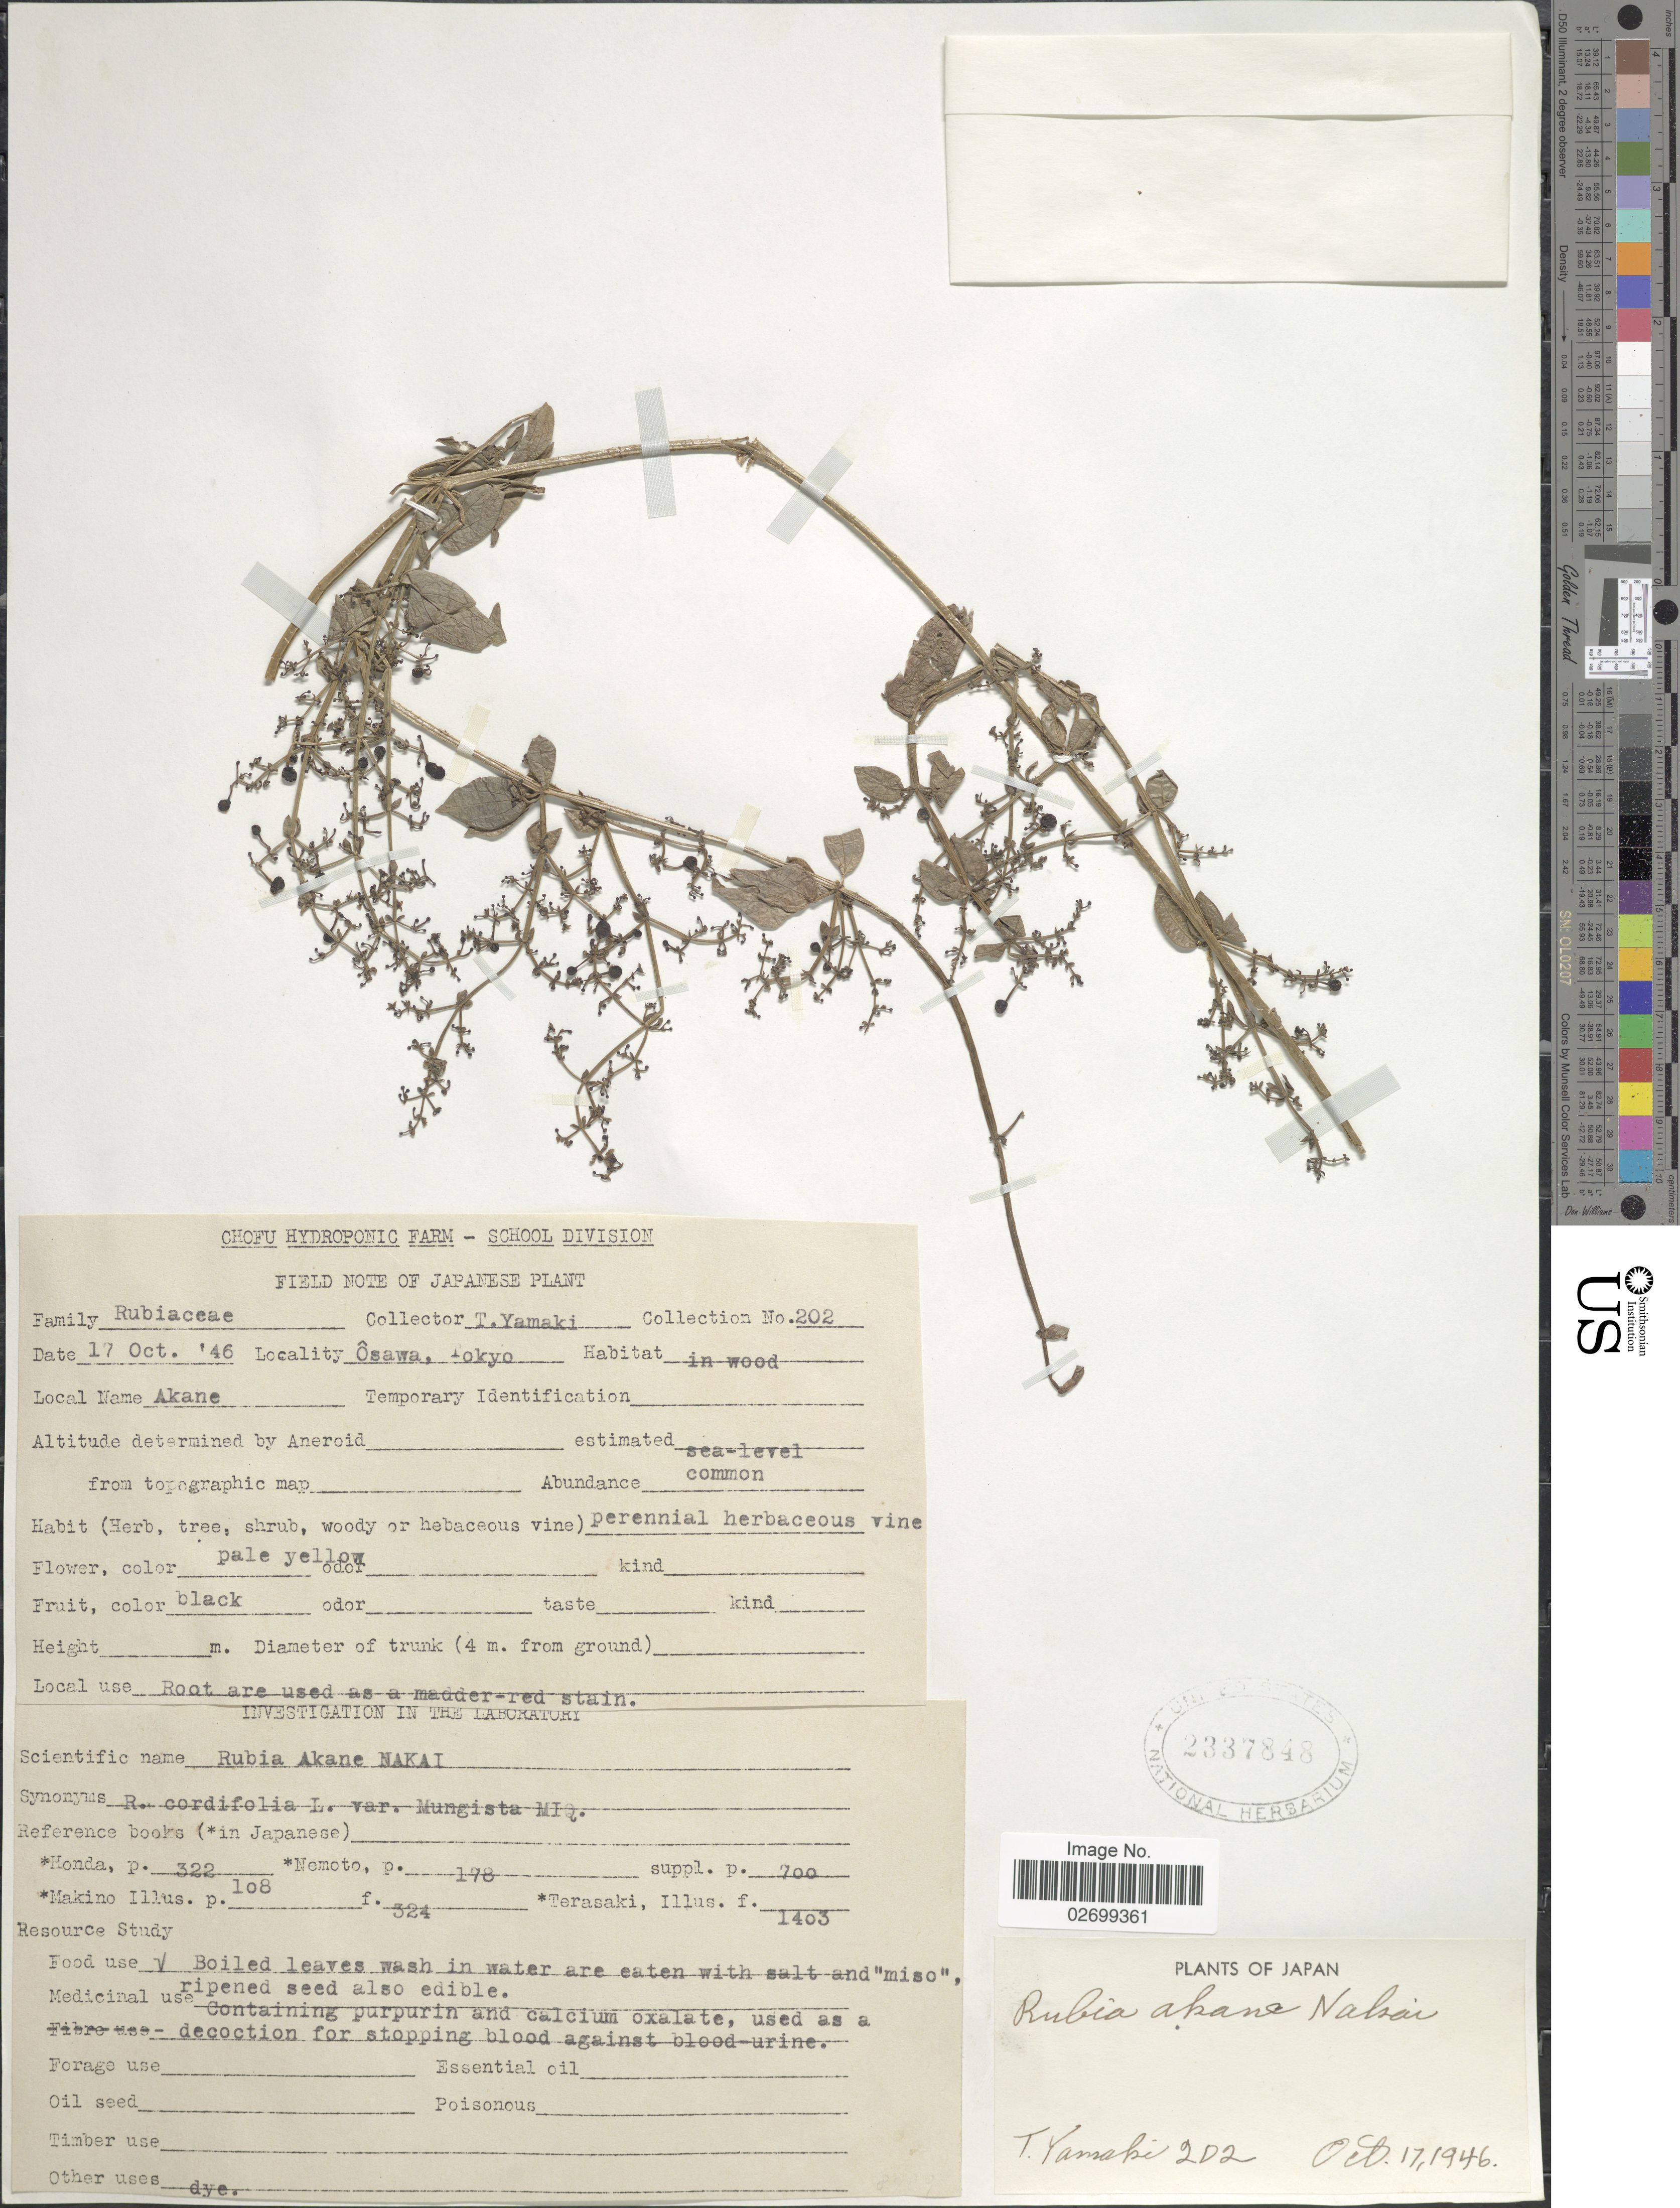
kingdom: Plantae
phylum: Tracheophyta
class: Magnoliopsida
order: Gentianales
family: Rubiaceae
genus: Rubia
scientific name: Rubia akane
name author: Nakai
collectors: T. Yamaki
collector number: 202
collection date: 1946-10-17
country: Japan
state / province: Tokyo, Federal City of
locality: Osawa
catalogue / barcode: US 2337848